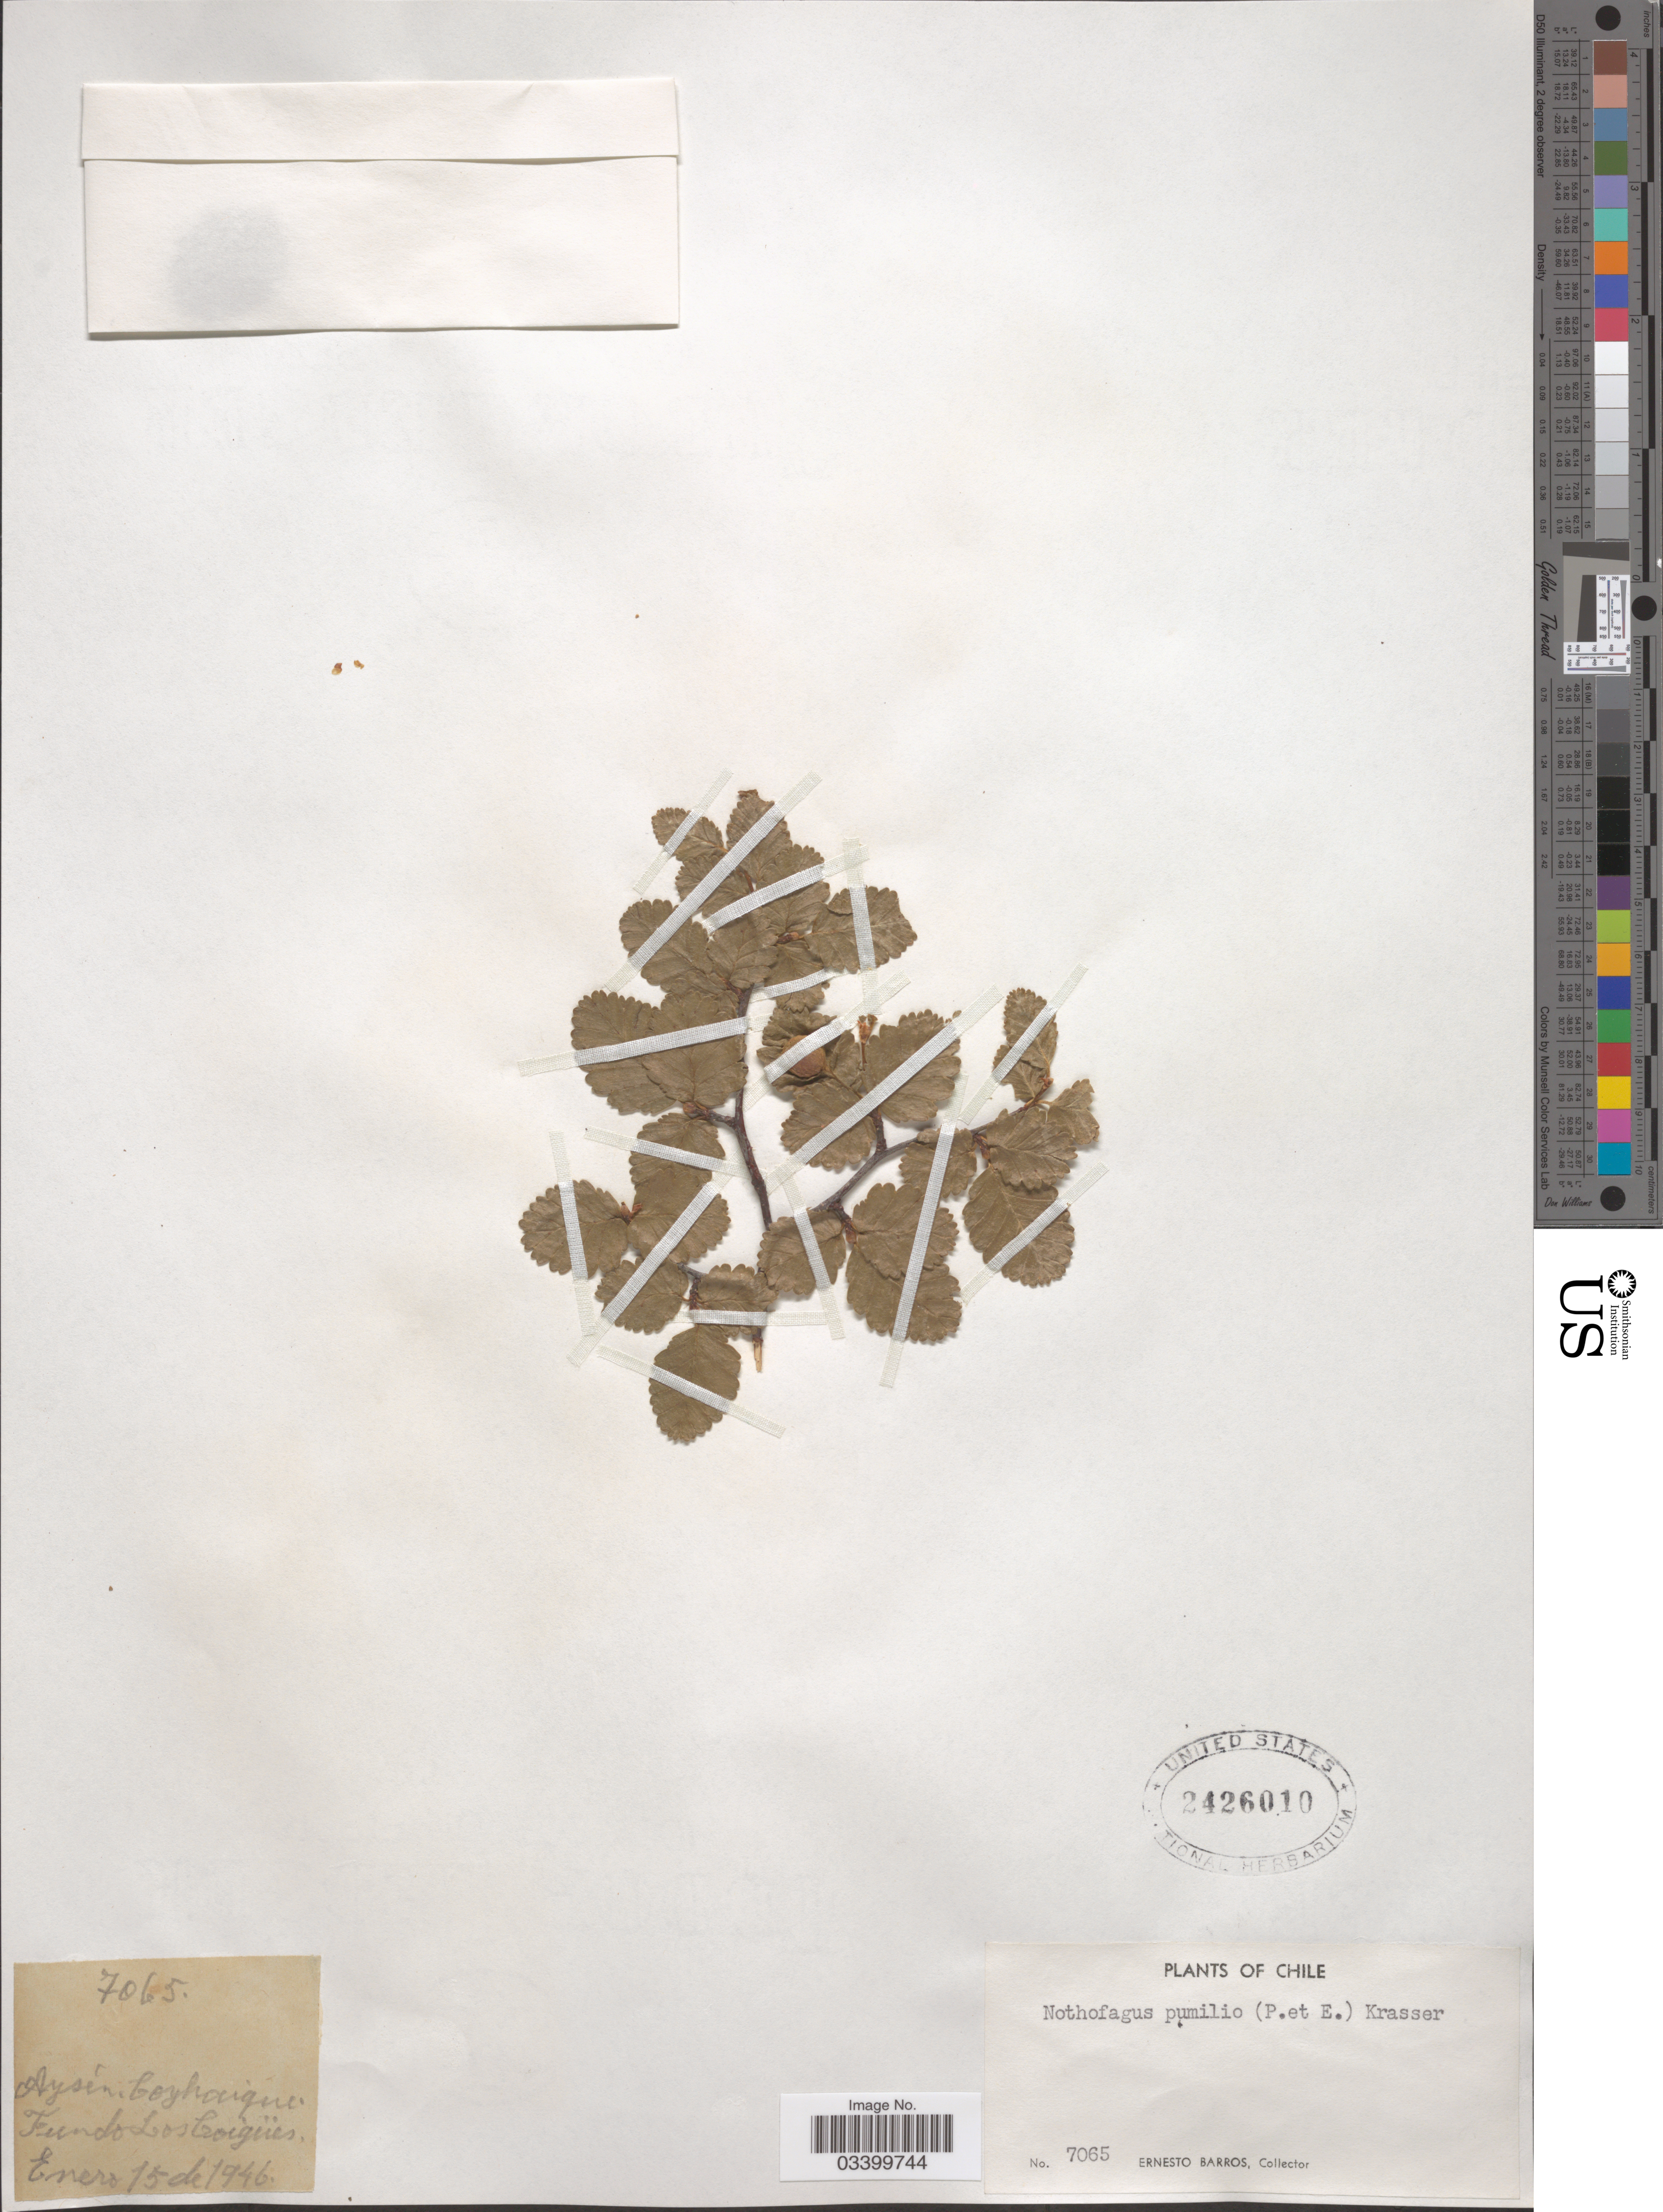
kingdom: Plantae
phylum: Tracheophyta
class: Magnoliopsida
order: Fagales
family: Nothofagaceae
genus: Nothofagus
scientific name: Nothofagus pumilio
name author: (Poepp. & Endl.) Krasser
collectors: E. Barros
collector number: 7065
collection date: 1946-01-15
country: Chile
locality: Fundo Los Coigües.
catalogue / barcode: US 2426010